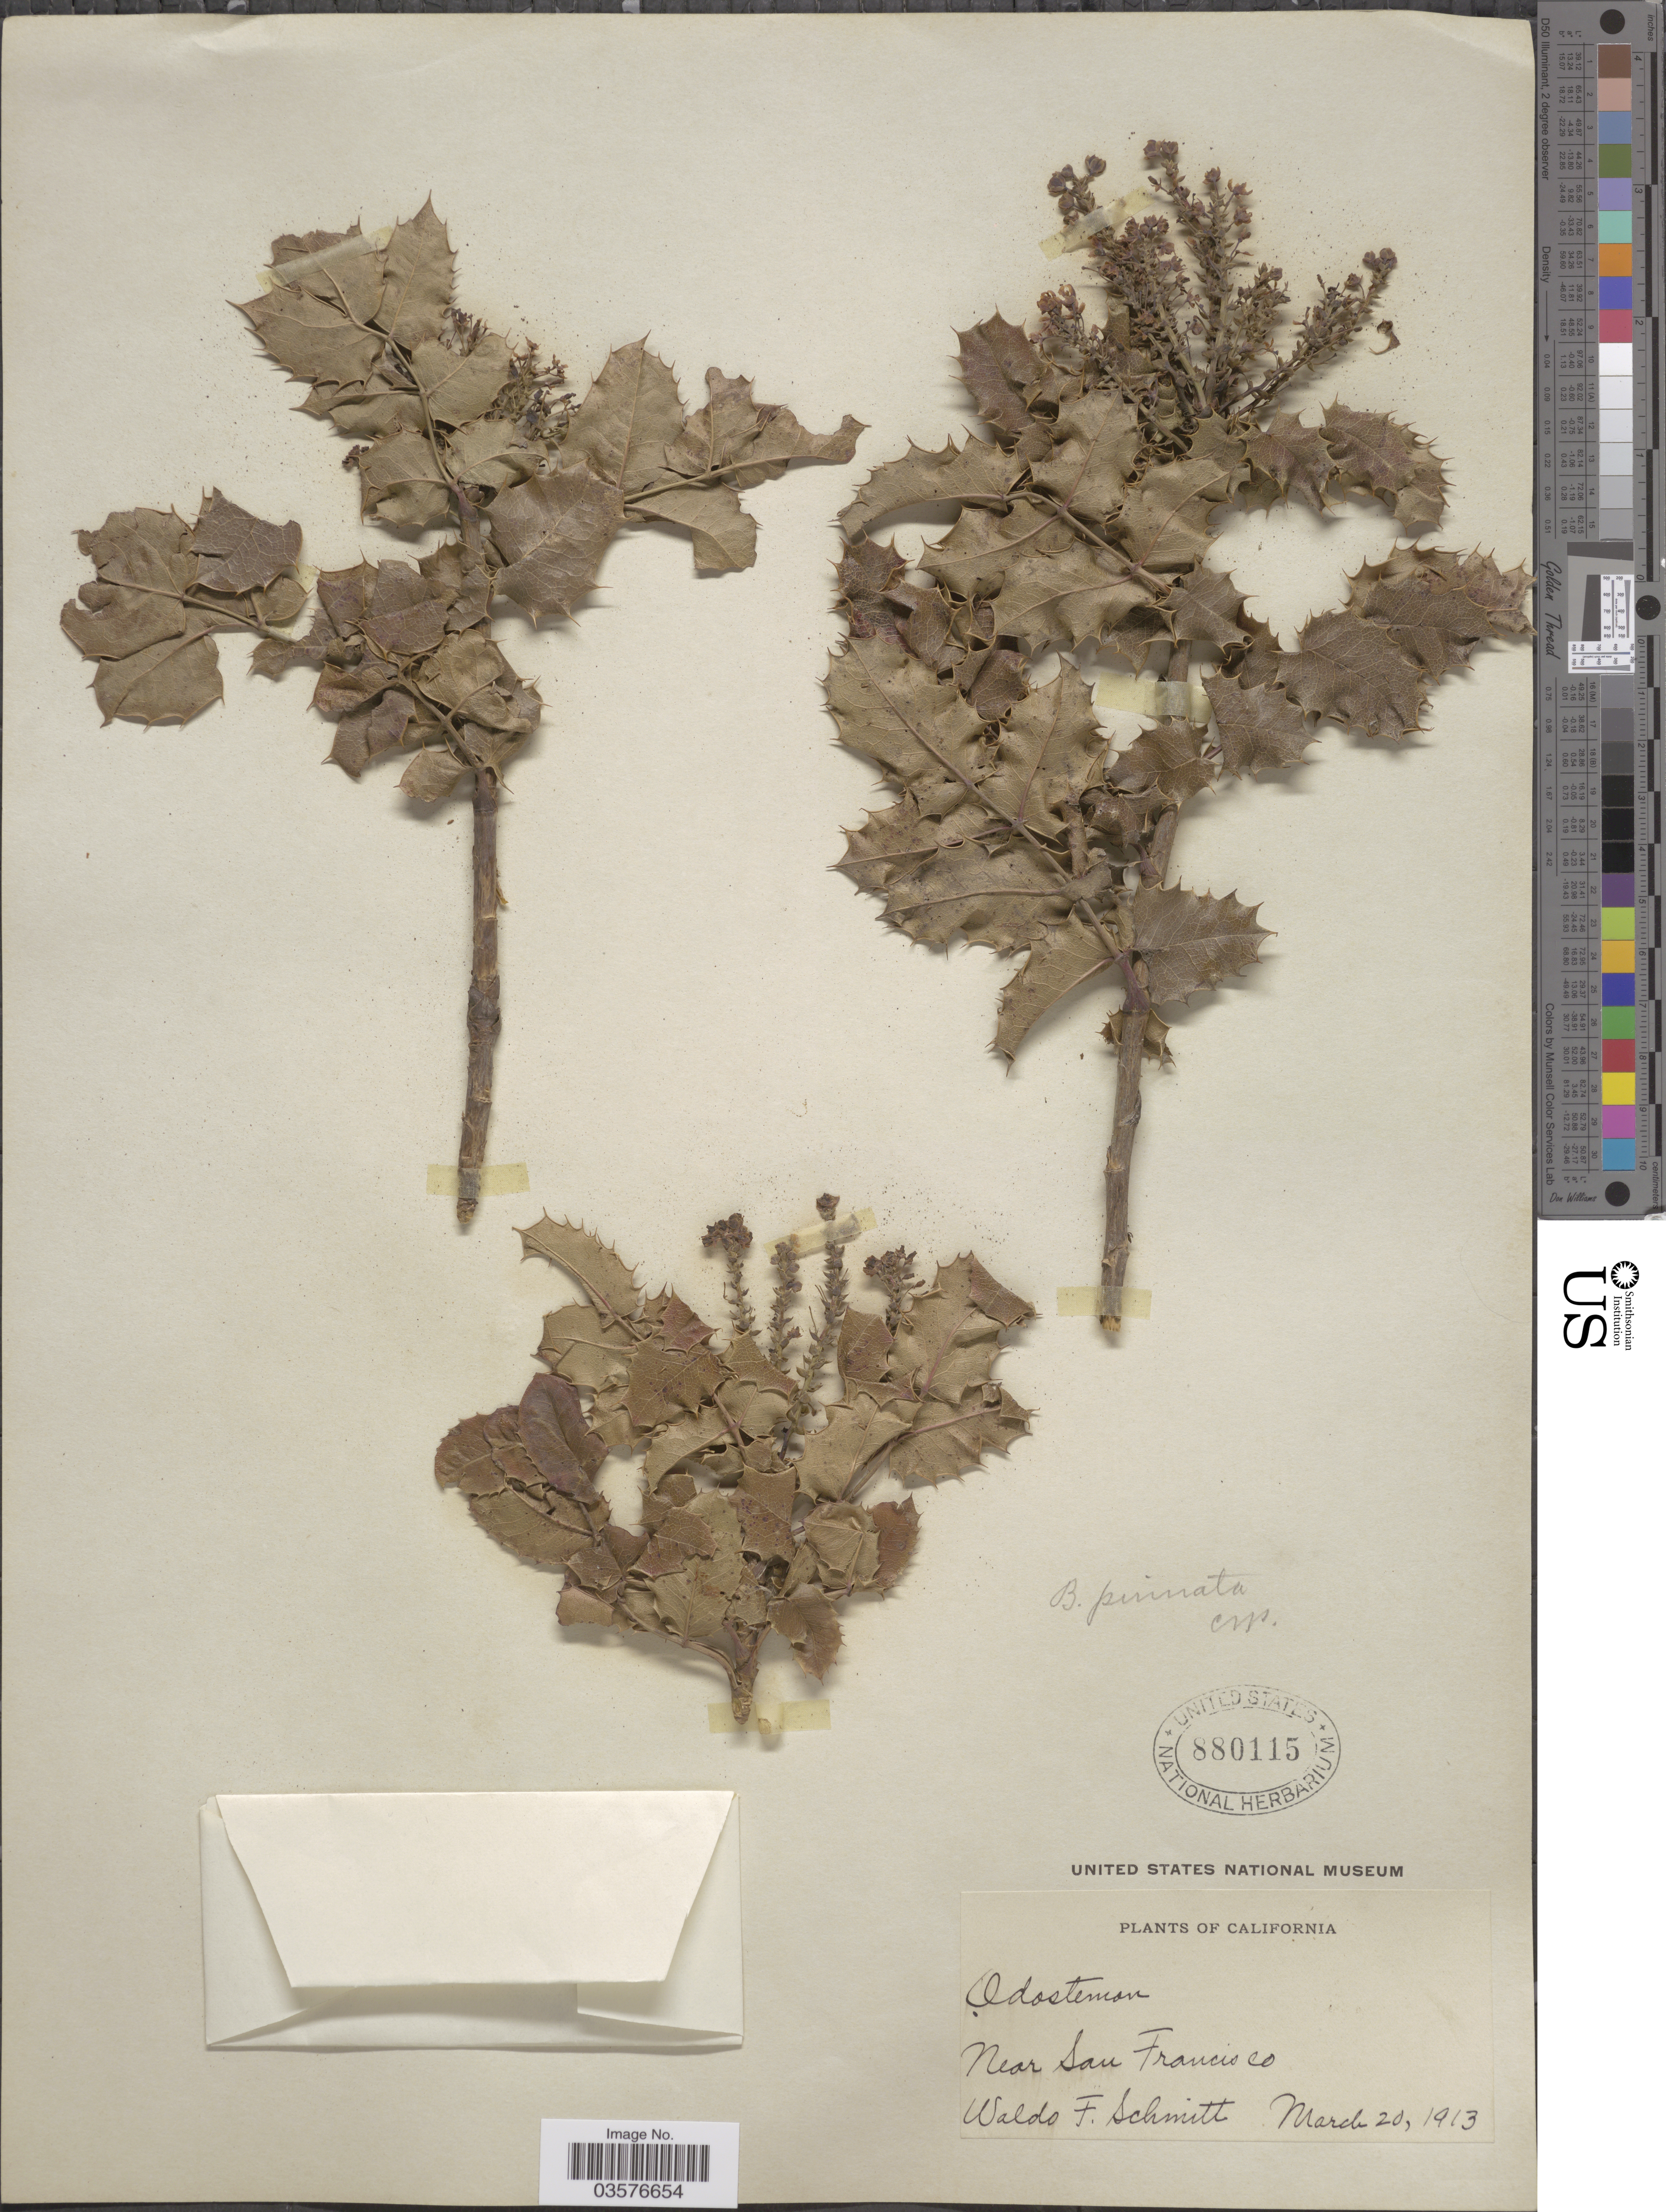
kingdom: Plantae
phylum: Tracheophyta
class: Magnoliopsida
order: Ranunculales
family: Berberidaceae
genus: Mahonia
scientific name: Mahonia pinnata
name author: (Lag.) Fedde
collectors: W. L. Schmitt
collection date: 1913-03-20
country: United States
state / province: California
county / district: San Francisco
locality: Near San Francisco.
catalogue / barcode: US 880115